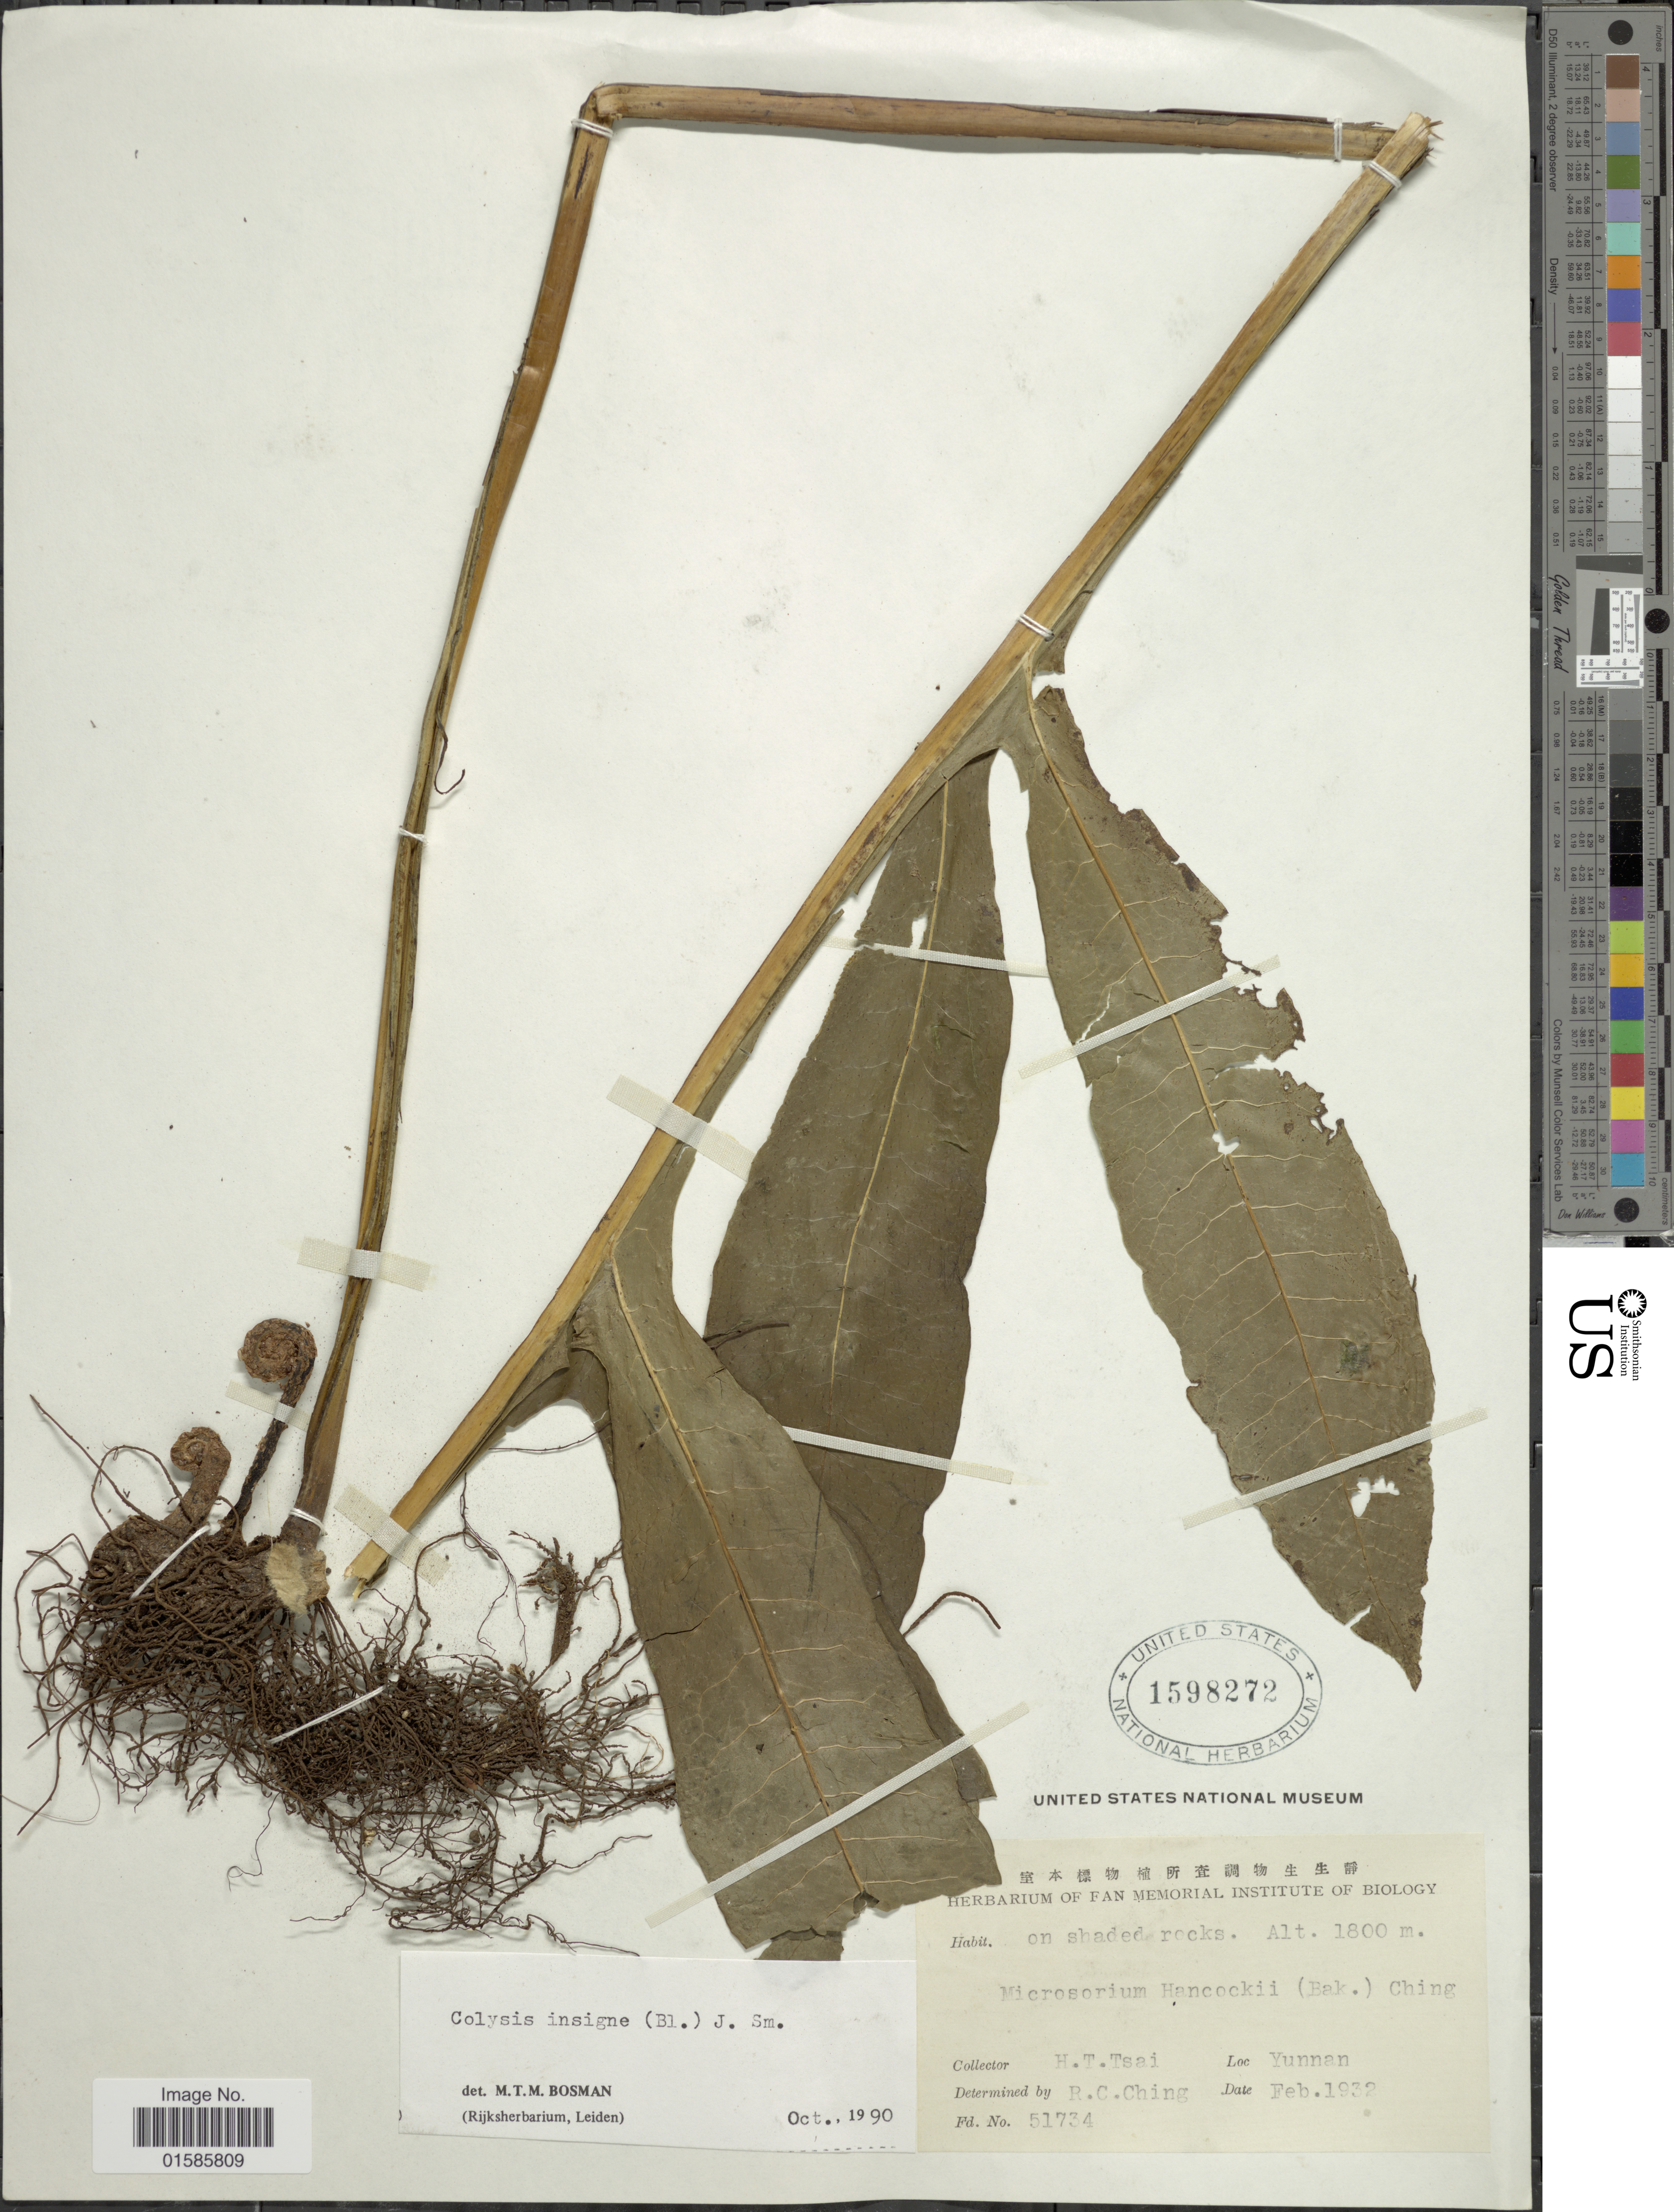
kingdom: Plantae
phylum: Tracheophyta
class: Polypodiopsida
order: Polypodiales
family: Polypodiaceae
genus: Microsorum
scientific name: Microsorum insigne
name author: (Blume) Copel.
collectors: H. Tsai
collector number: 51734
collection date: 1932-02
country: China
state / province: Yunnan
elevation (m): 1800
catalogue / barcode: US 1598272